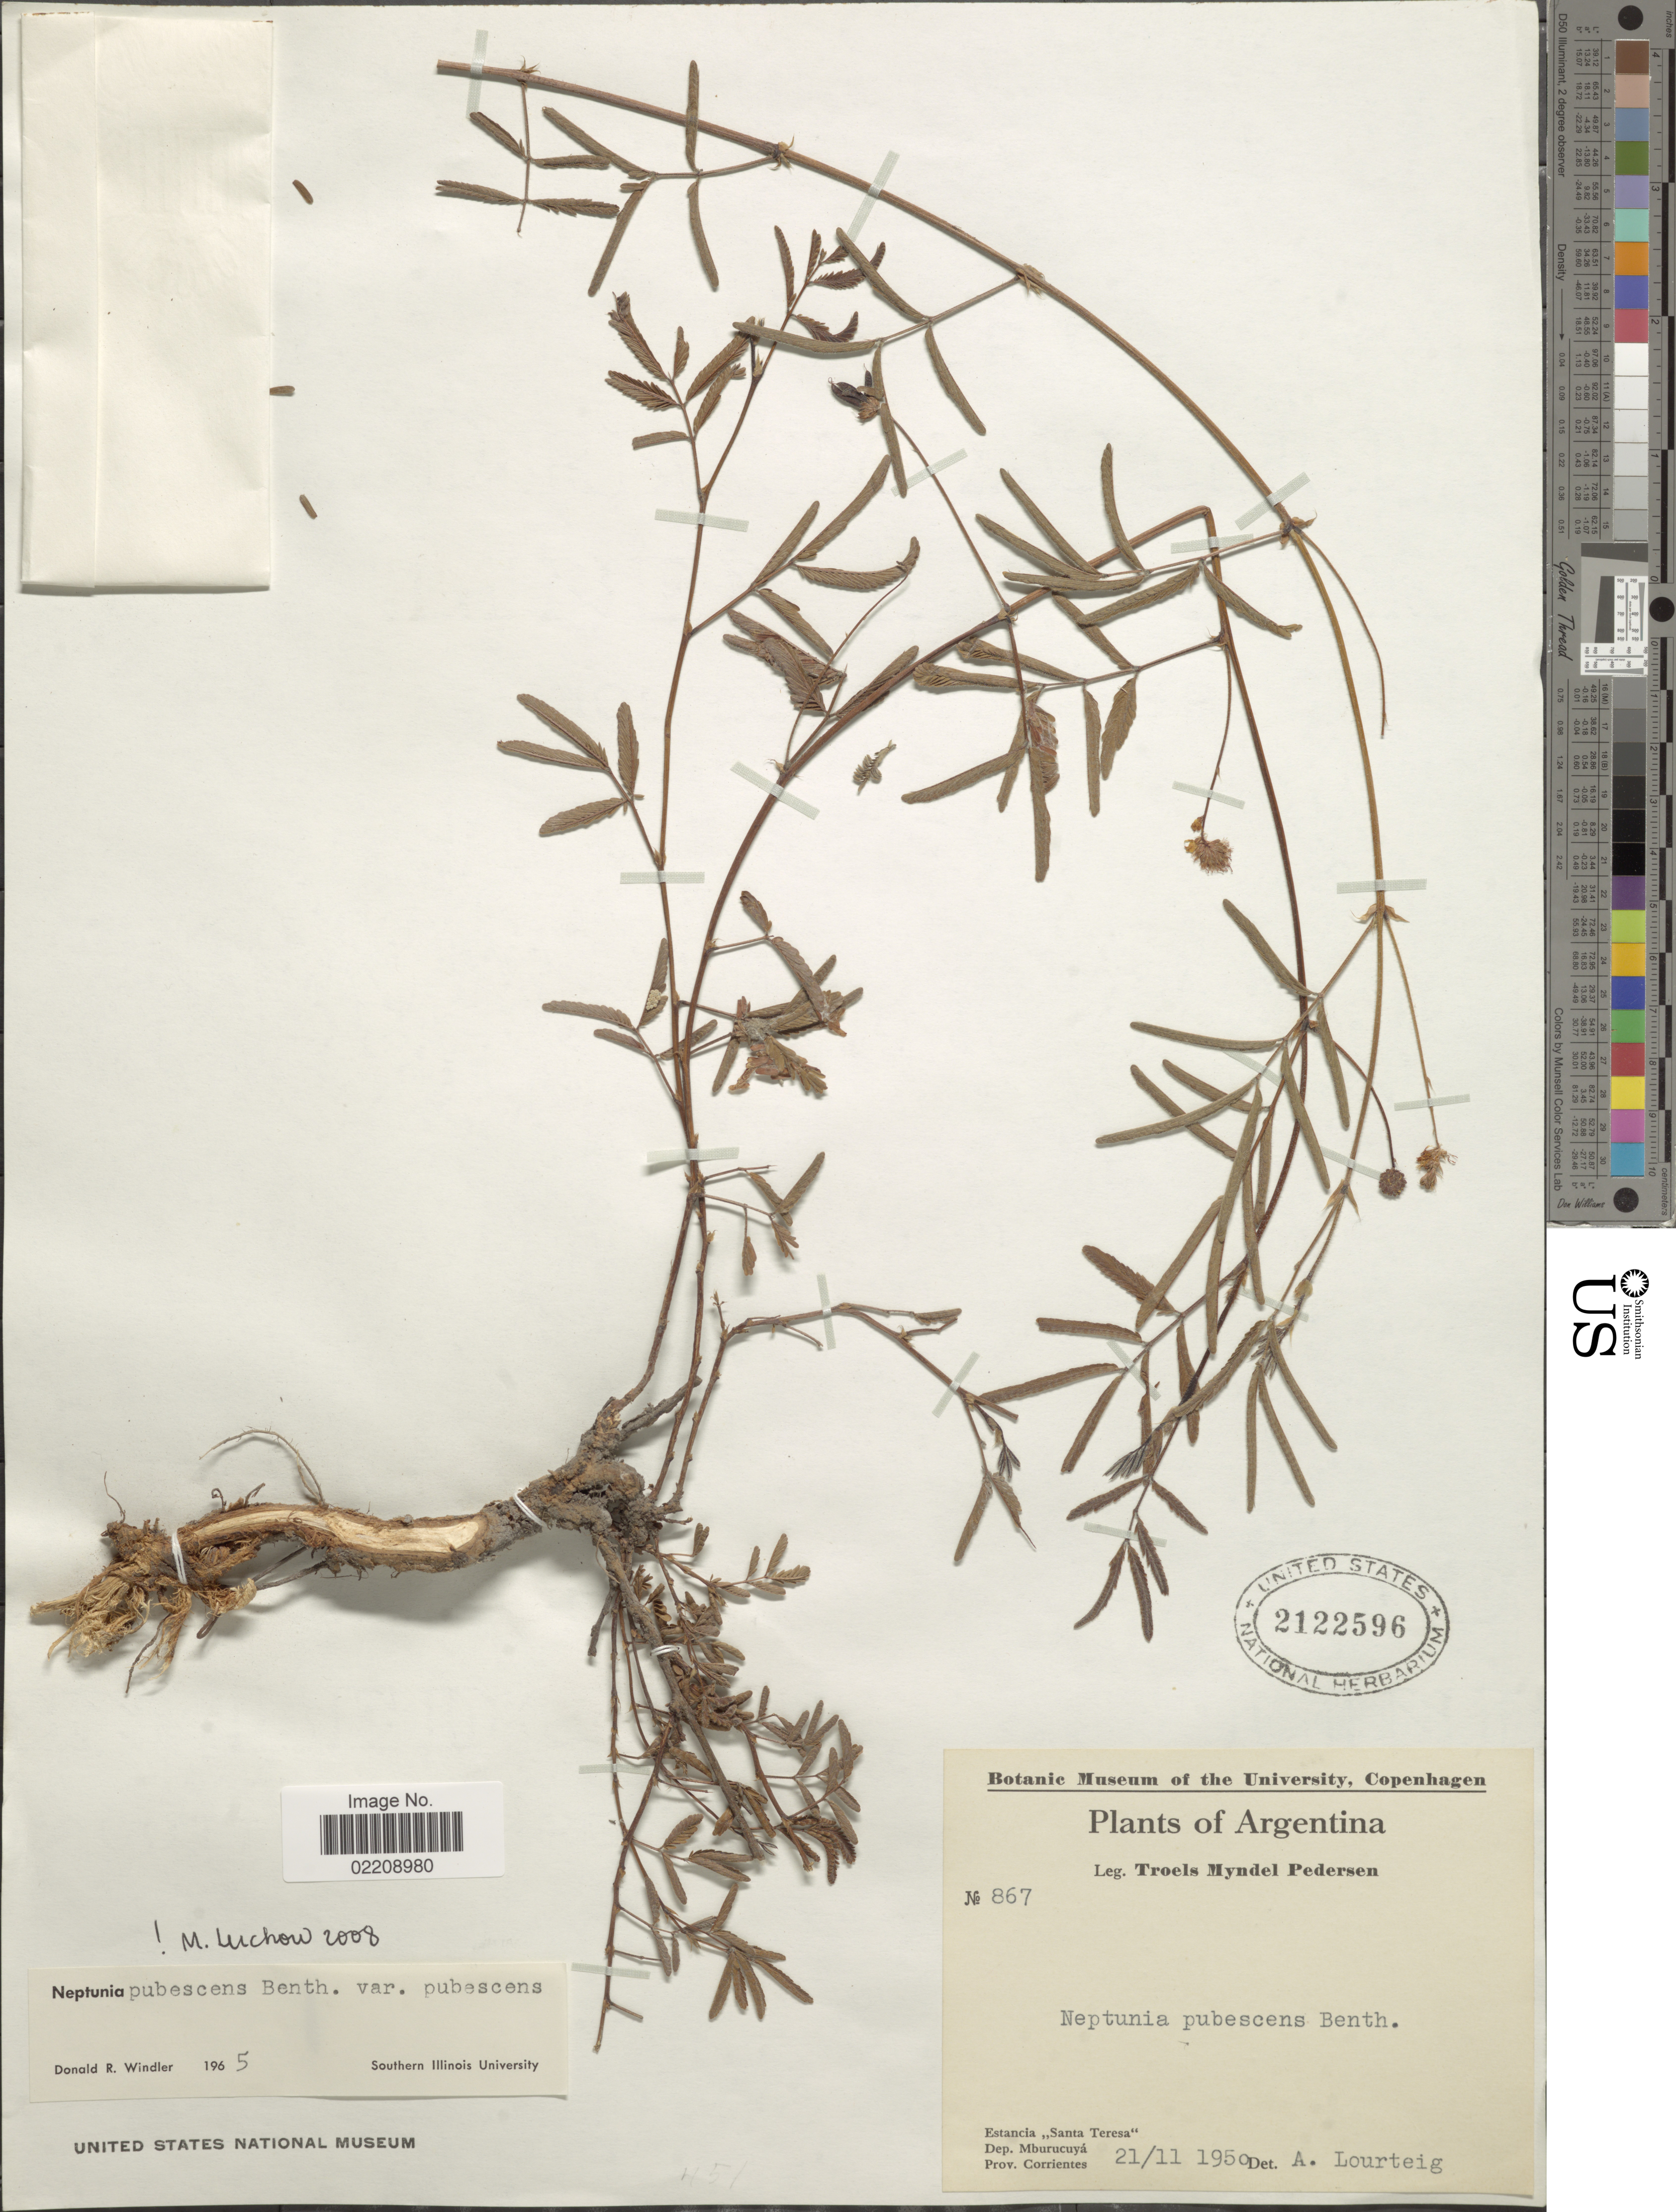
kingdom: Plantae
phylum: Tracheophyta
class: Magnoliopsida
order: Fabales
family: Fabaceae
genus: Neptunia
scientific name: Neptunia pubescens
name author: Benth.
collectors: T. Pederson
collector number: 867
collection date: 1950-11-21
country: Argentina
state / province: Corrientes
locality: Estancia "Santa Teresa", Dep. Mburucuya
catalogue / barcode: US 2122596